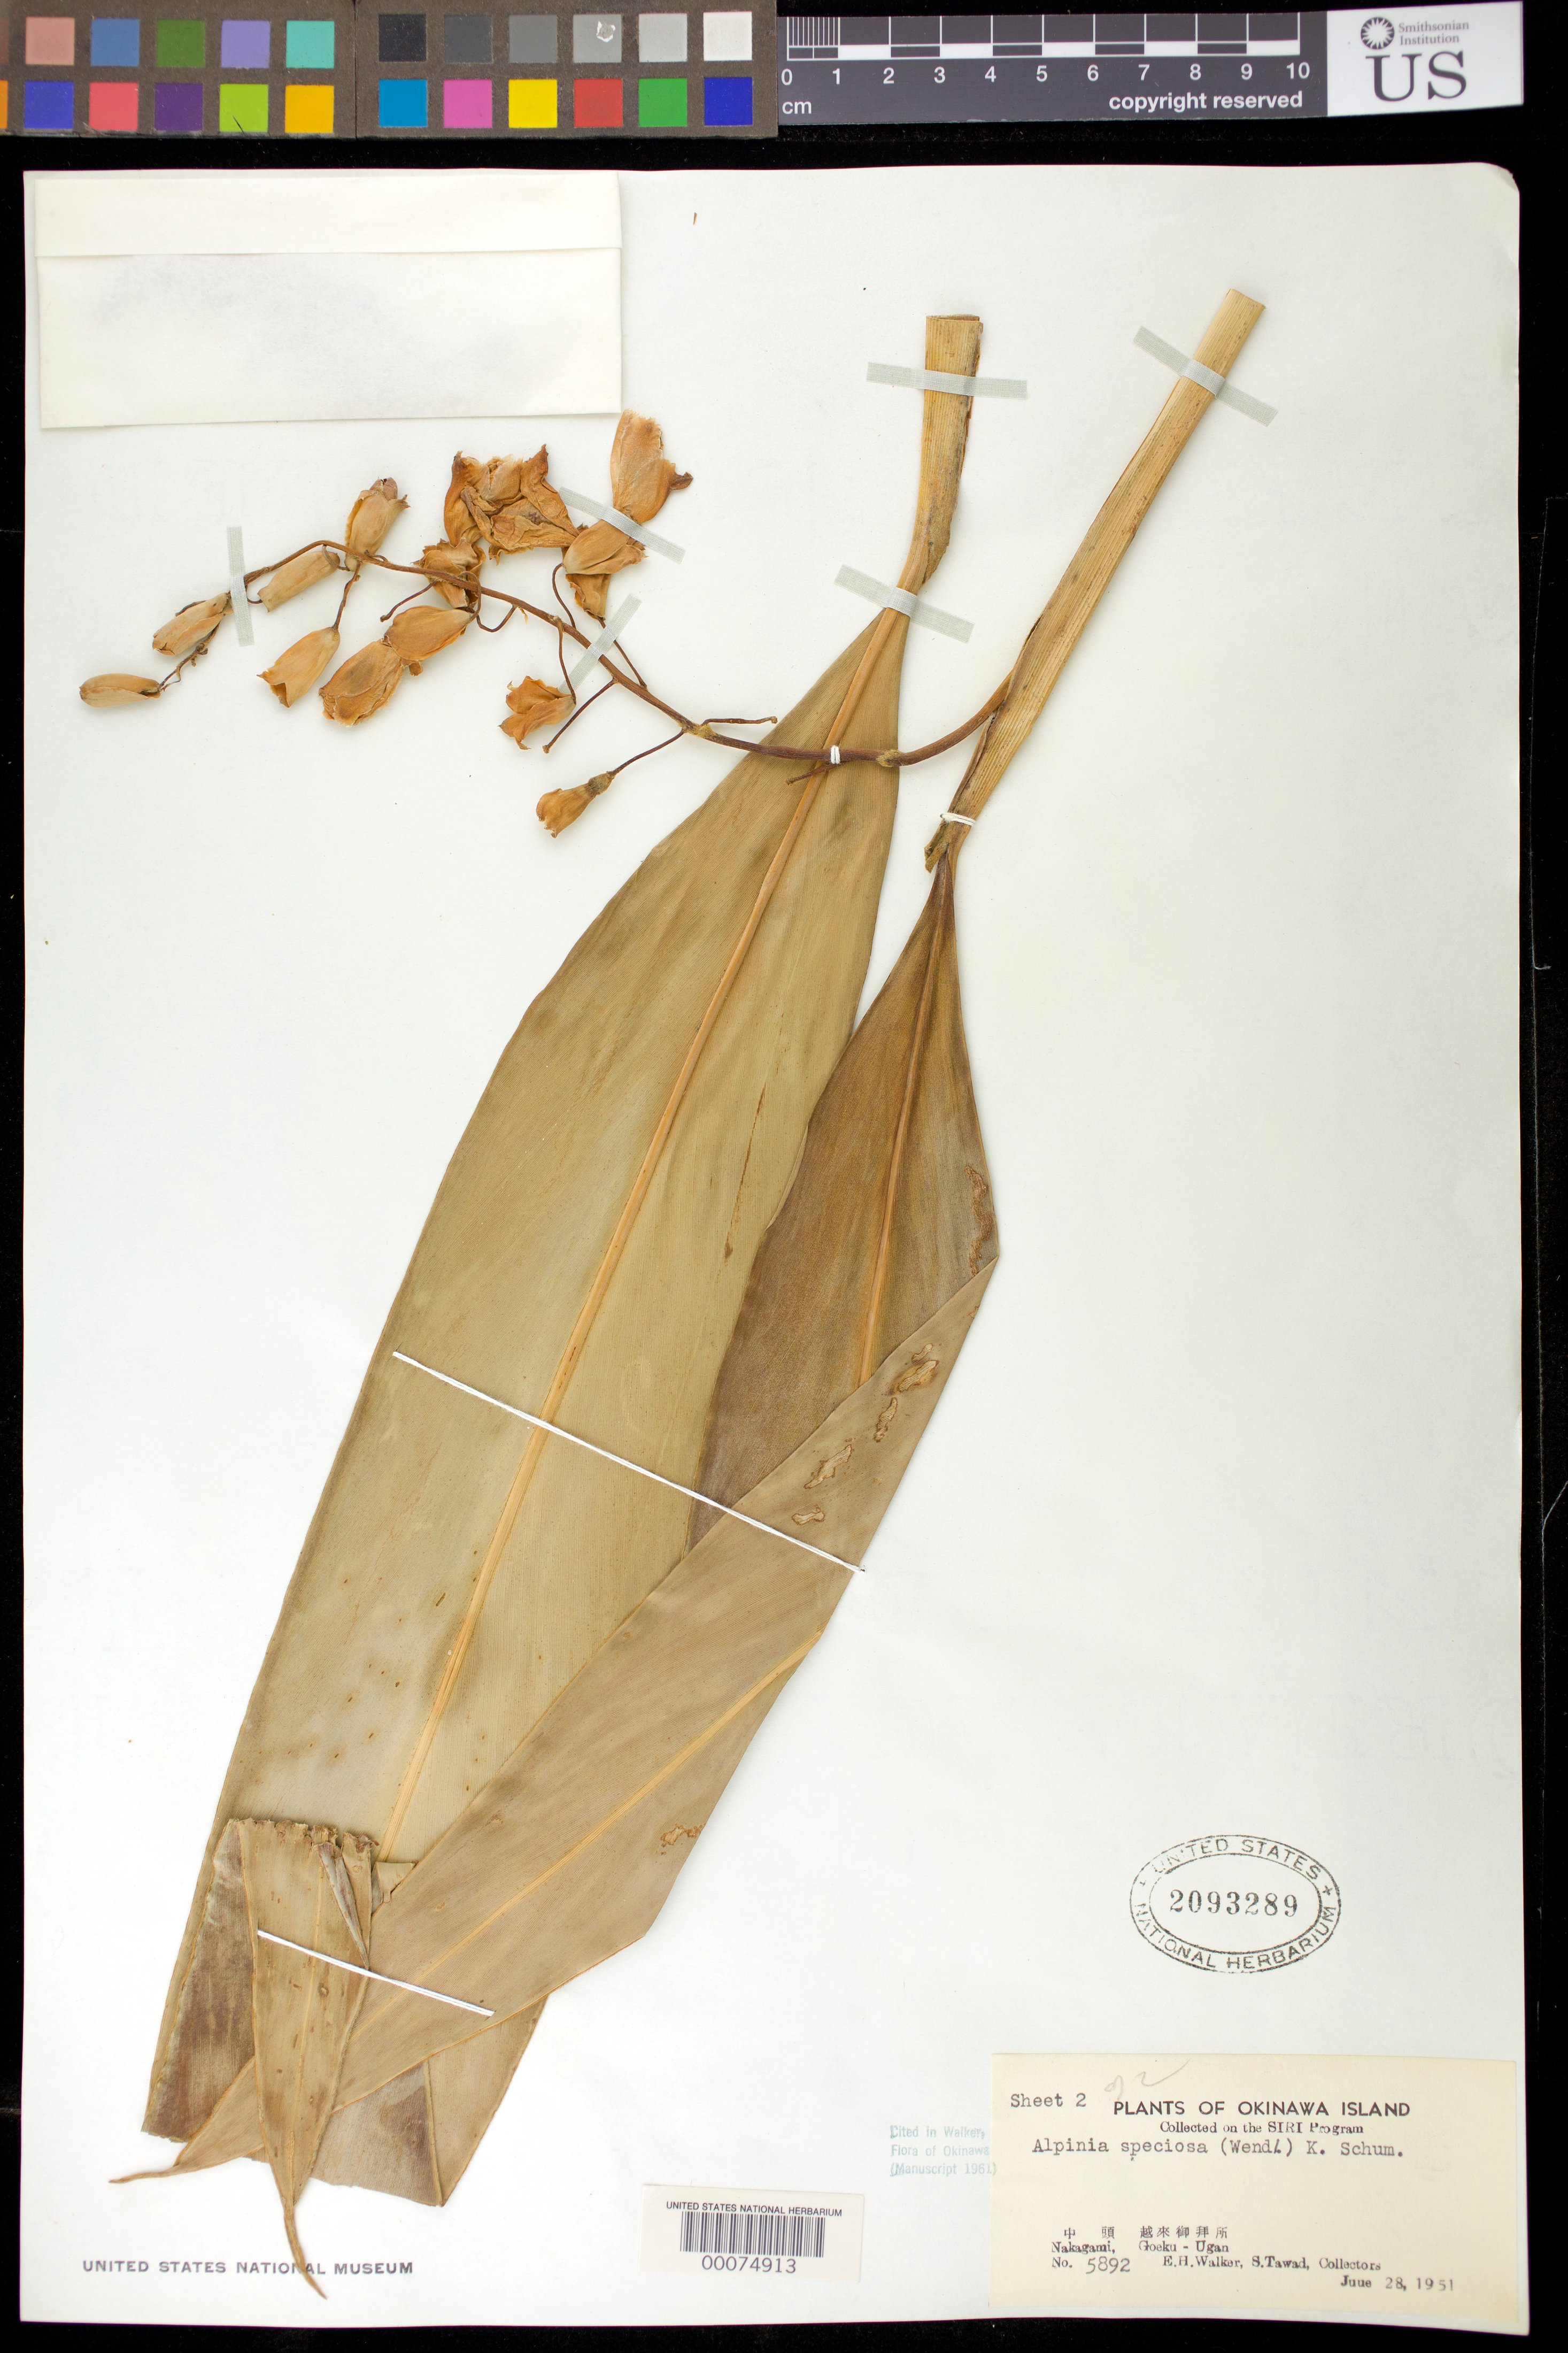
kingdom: Plantae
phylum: Tracheophyta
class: Liliopsida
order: Zingiberales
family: Zingiberaceae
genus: Alpinia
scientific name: Alpinia zerumbet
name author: (Pers.) B.L. Burtt & R.M. Sm.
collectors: E. H. Walker & S. Tawada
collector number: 5892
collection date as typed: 28 Jun 1951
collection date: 1951-06-28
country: Japan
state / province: Okinawa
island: Okinawa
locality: Okinawa i., nakagami, goeku-ugan, ravine, wooded, wet place below spring [Okinawa Is.]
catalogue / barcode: US 2093289